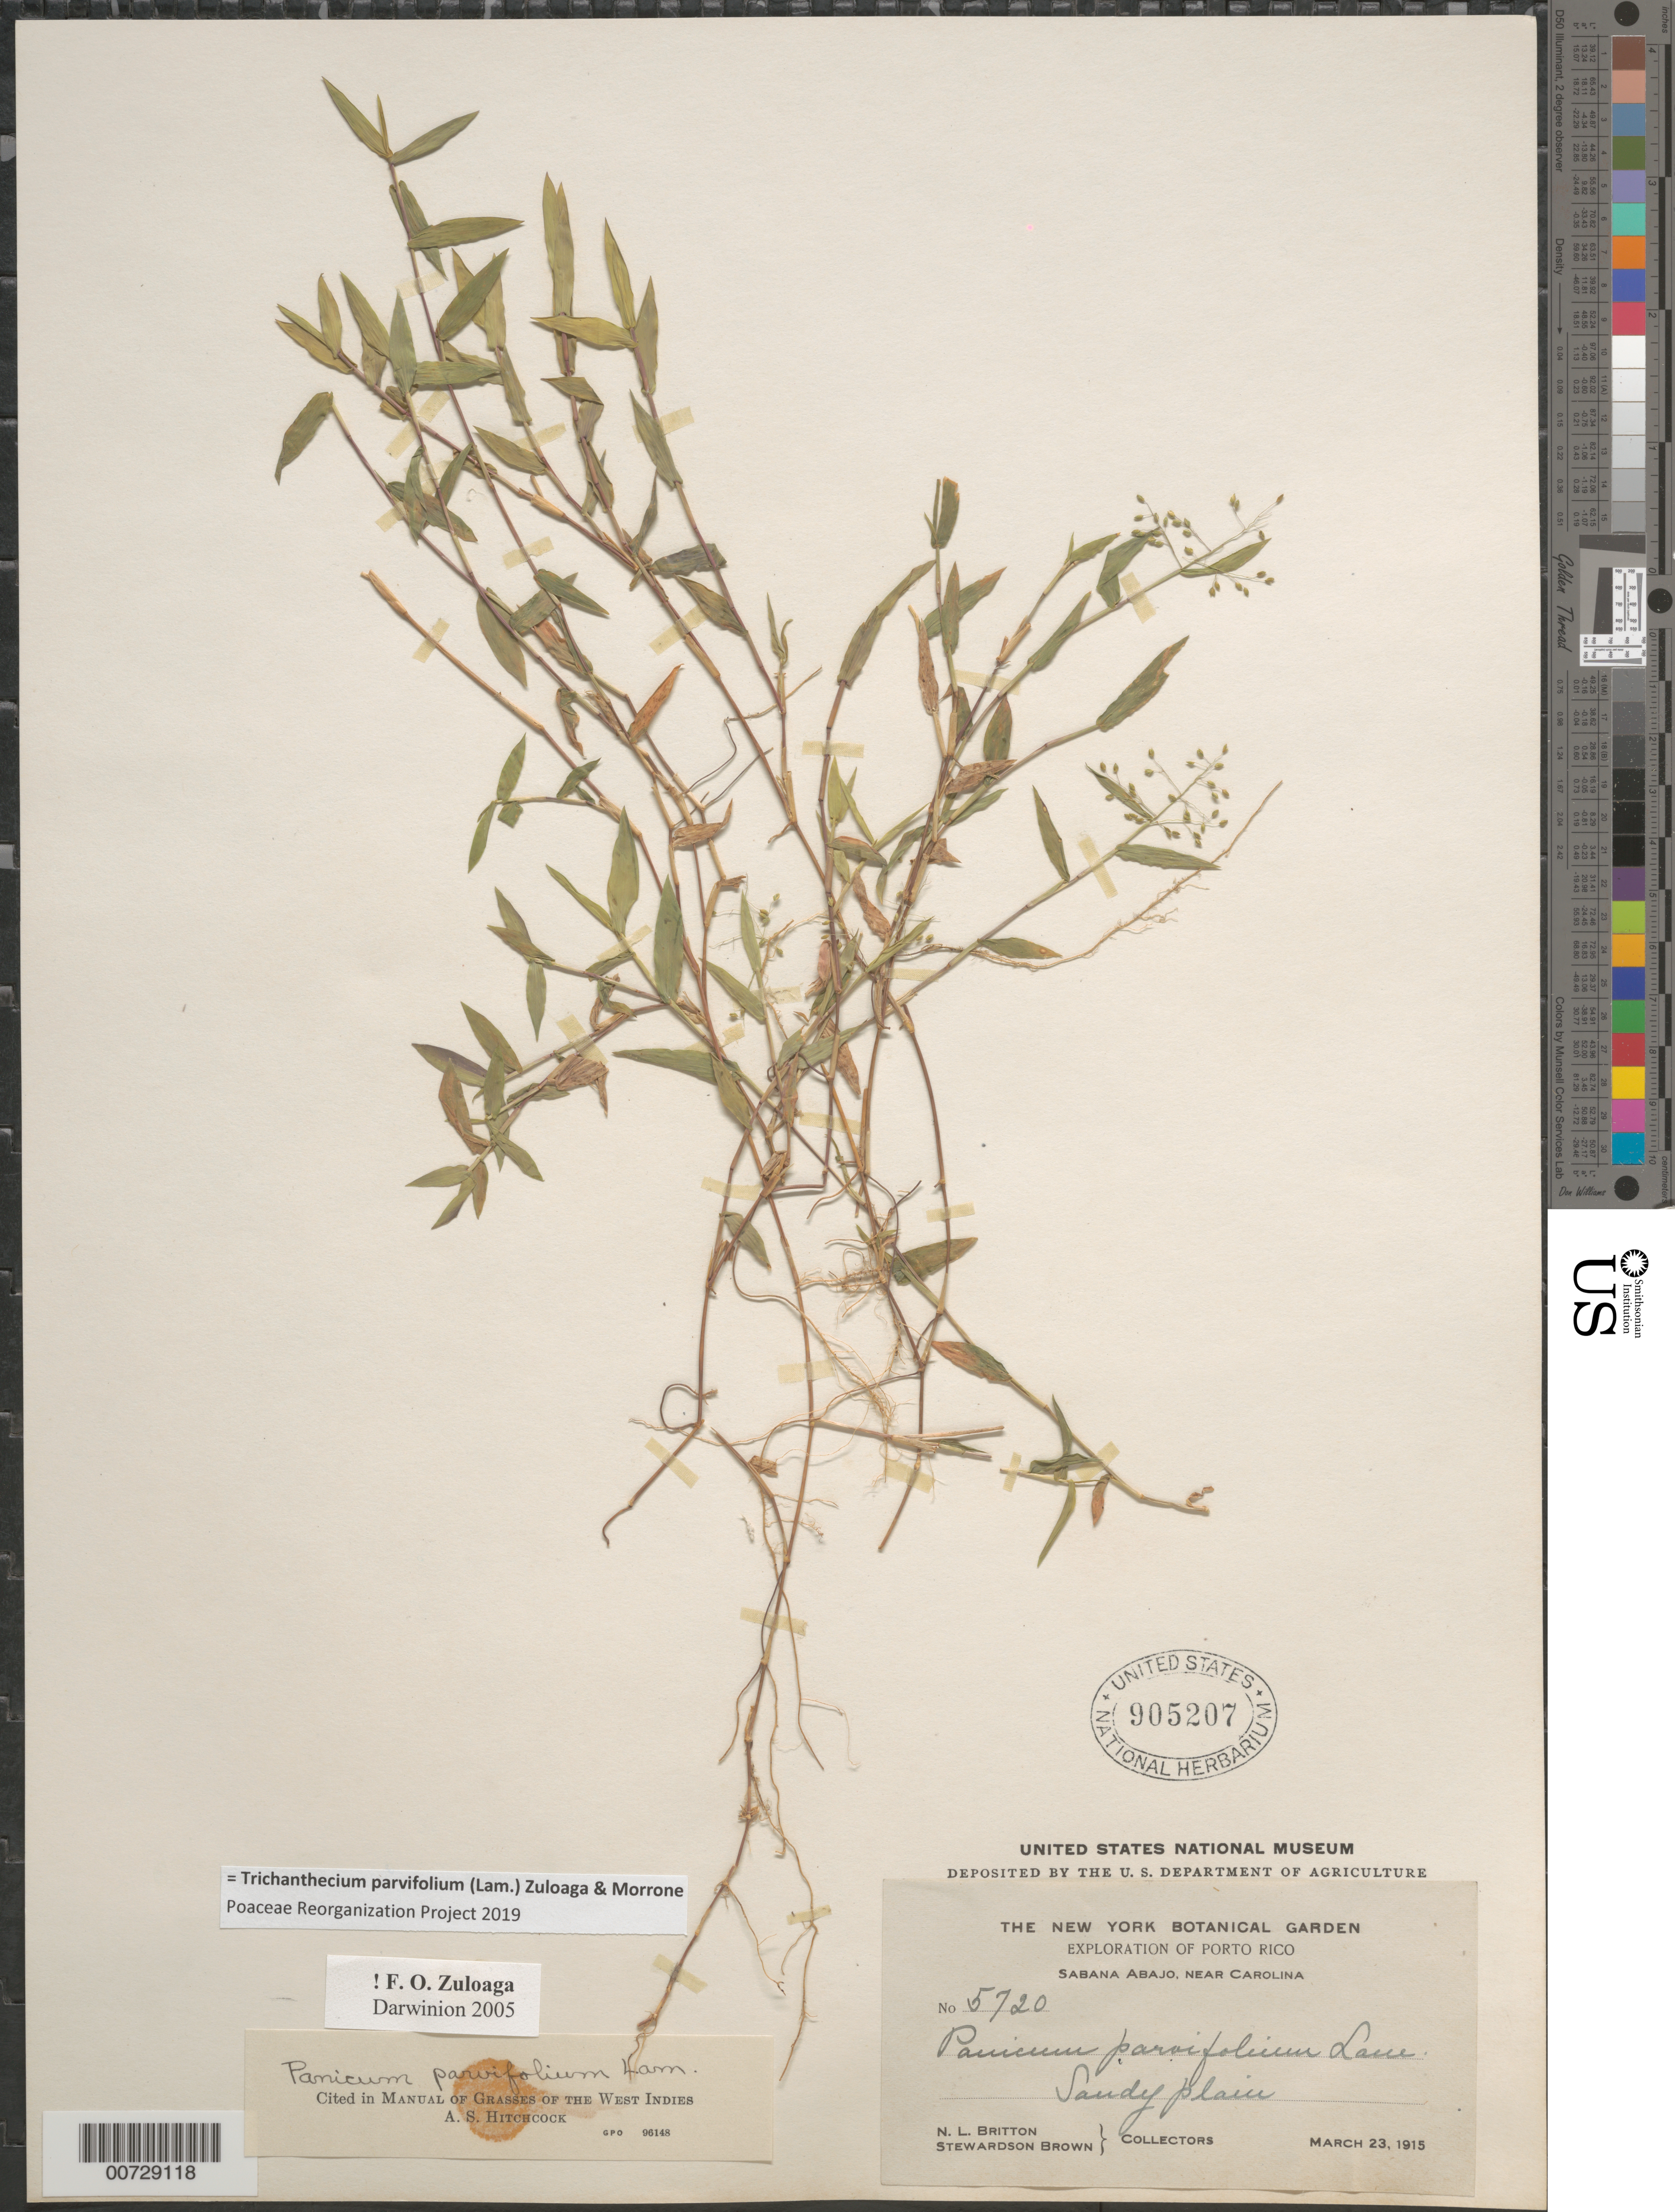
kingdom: Plantae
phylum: Tracheophyta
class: Liliopsida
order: Poales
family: Poaceae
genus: Panicum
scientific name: Panicum parvifolium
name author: Lam.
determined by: Hitchcock, Albert S.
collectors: N. Britton & S. Brown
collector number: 5720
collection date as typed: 23 Mar 1915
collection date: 1915-03-23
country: Puerto Rico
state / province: Carolina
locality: Sabana Abajo, near Carolina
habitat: Sandy plain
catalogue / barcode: US 905207